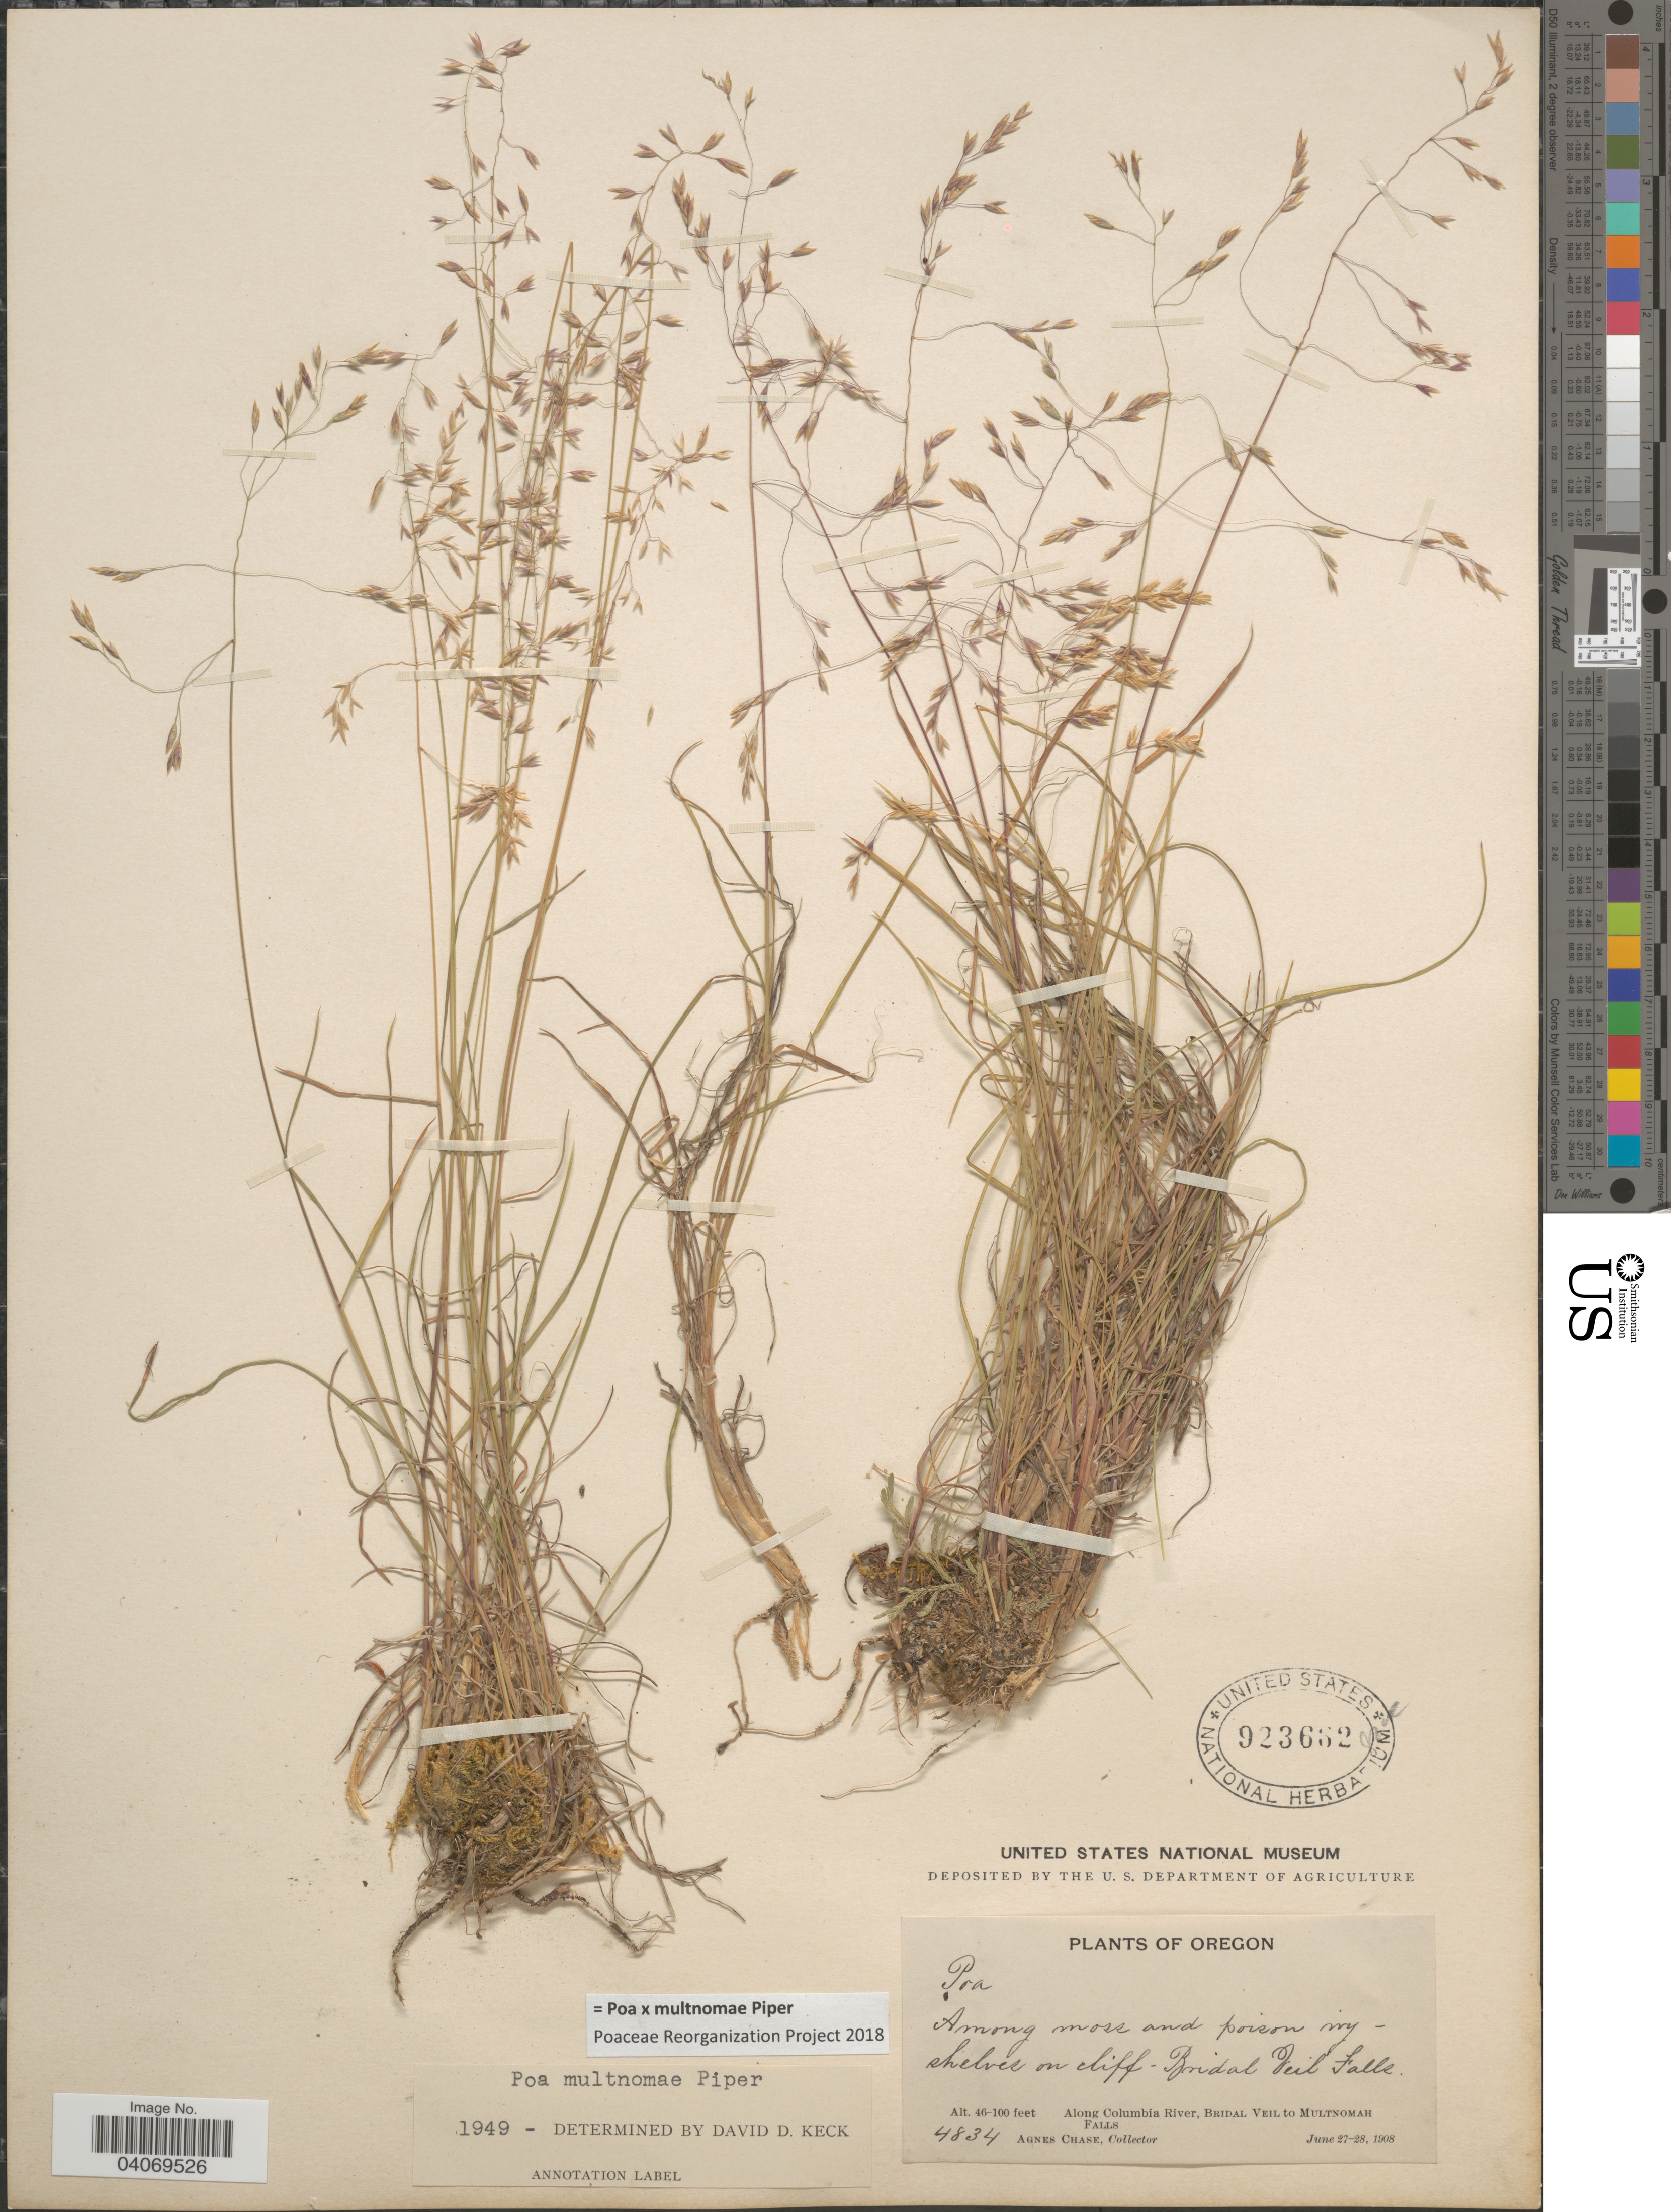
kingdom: Plantae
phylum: Tracheophyta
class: Liliopsida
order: Poales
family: Poaceae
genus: Poa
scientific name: Poa x multnomae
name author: Piper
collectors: A. Chase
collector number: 4834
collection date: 1908-06-27/1908-06-28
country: United States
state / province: Oregon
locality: Among moss and poison ivy - shelves on cliff - Bridal Veil Falls. Along Columbia River, Bridal Veil to Multnomah Falls.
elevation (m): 14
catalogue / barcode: US 923662